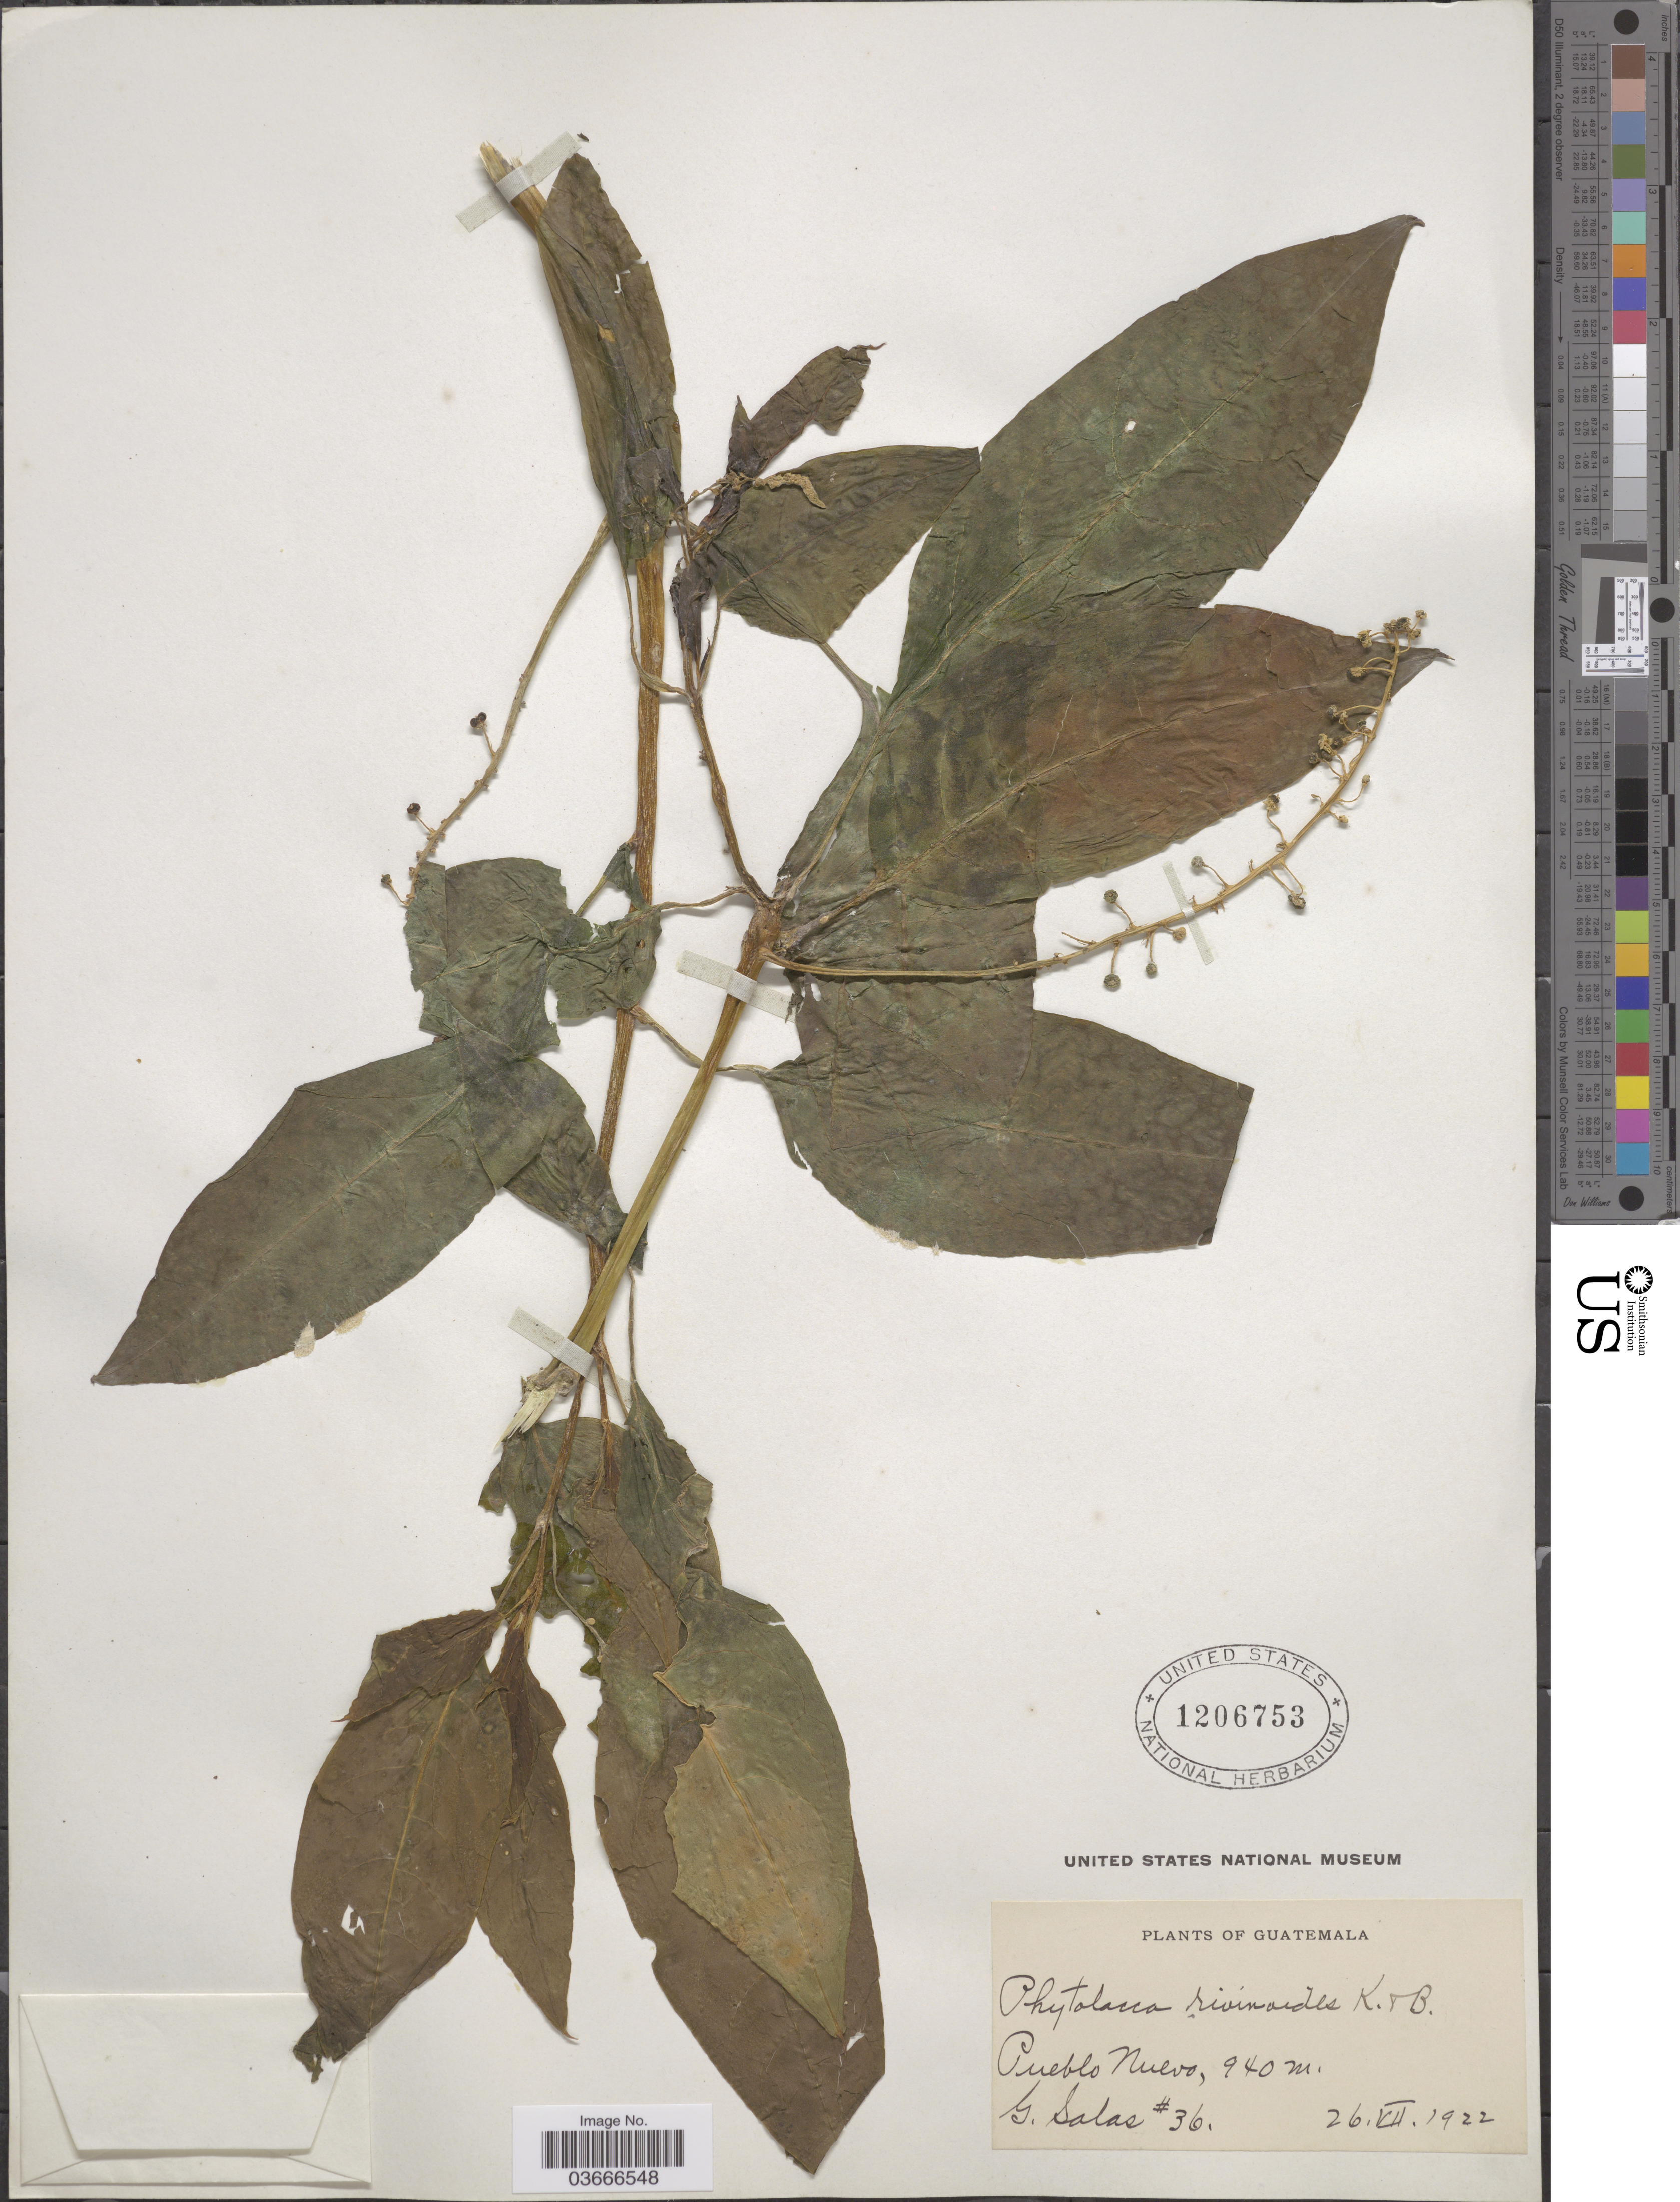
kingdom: Plantae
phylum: Tracheophyta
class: Magnoliopsida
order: Caryophyllales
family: Phytolaccaceae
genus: Phytolacca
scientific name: Phytolacca rivinoides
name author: Kunth & C.D. Bouché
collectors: G. Salas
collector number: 36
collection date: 1922-07-26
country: Guatemala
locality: Pueblo Nuevo.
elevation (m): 940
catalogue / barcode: US 1206753